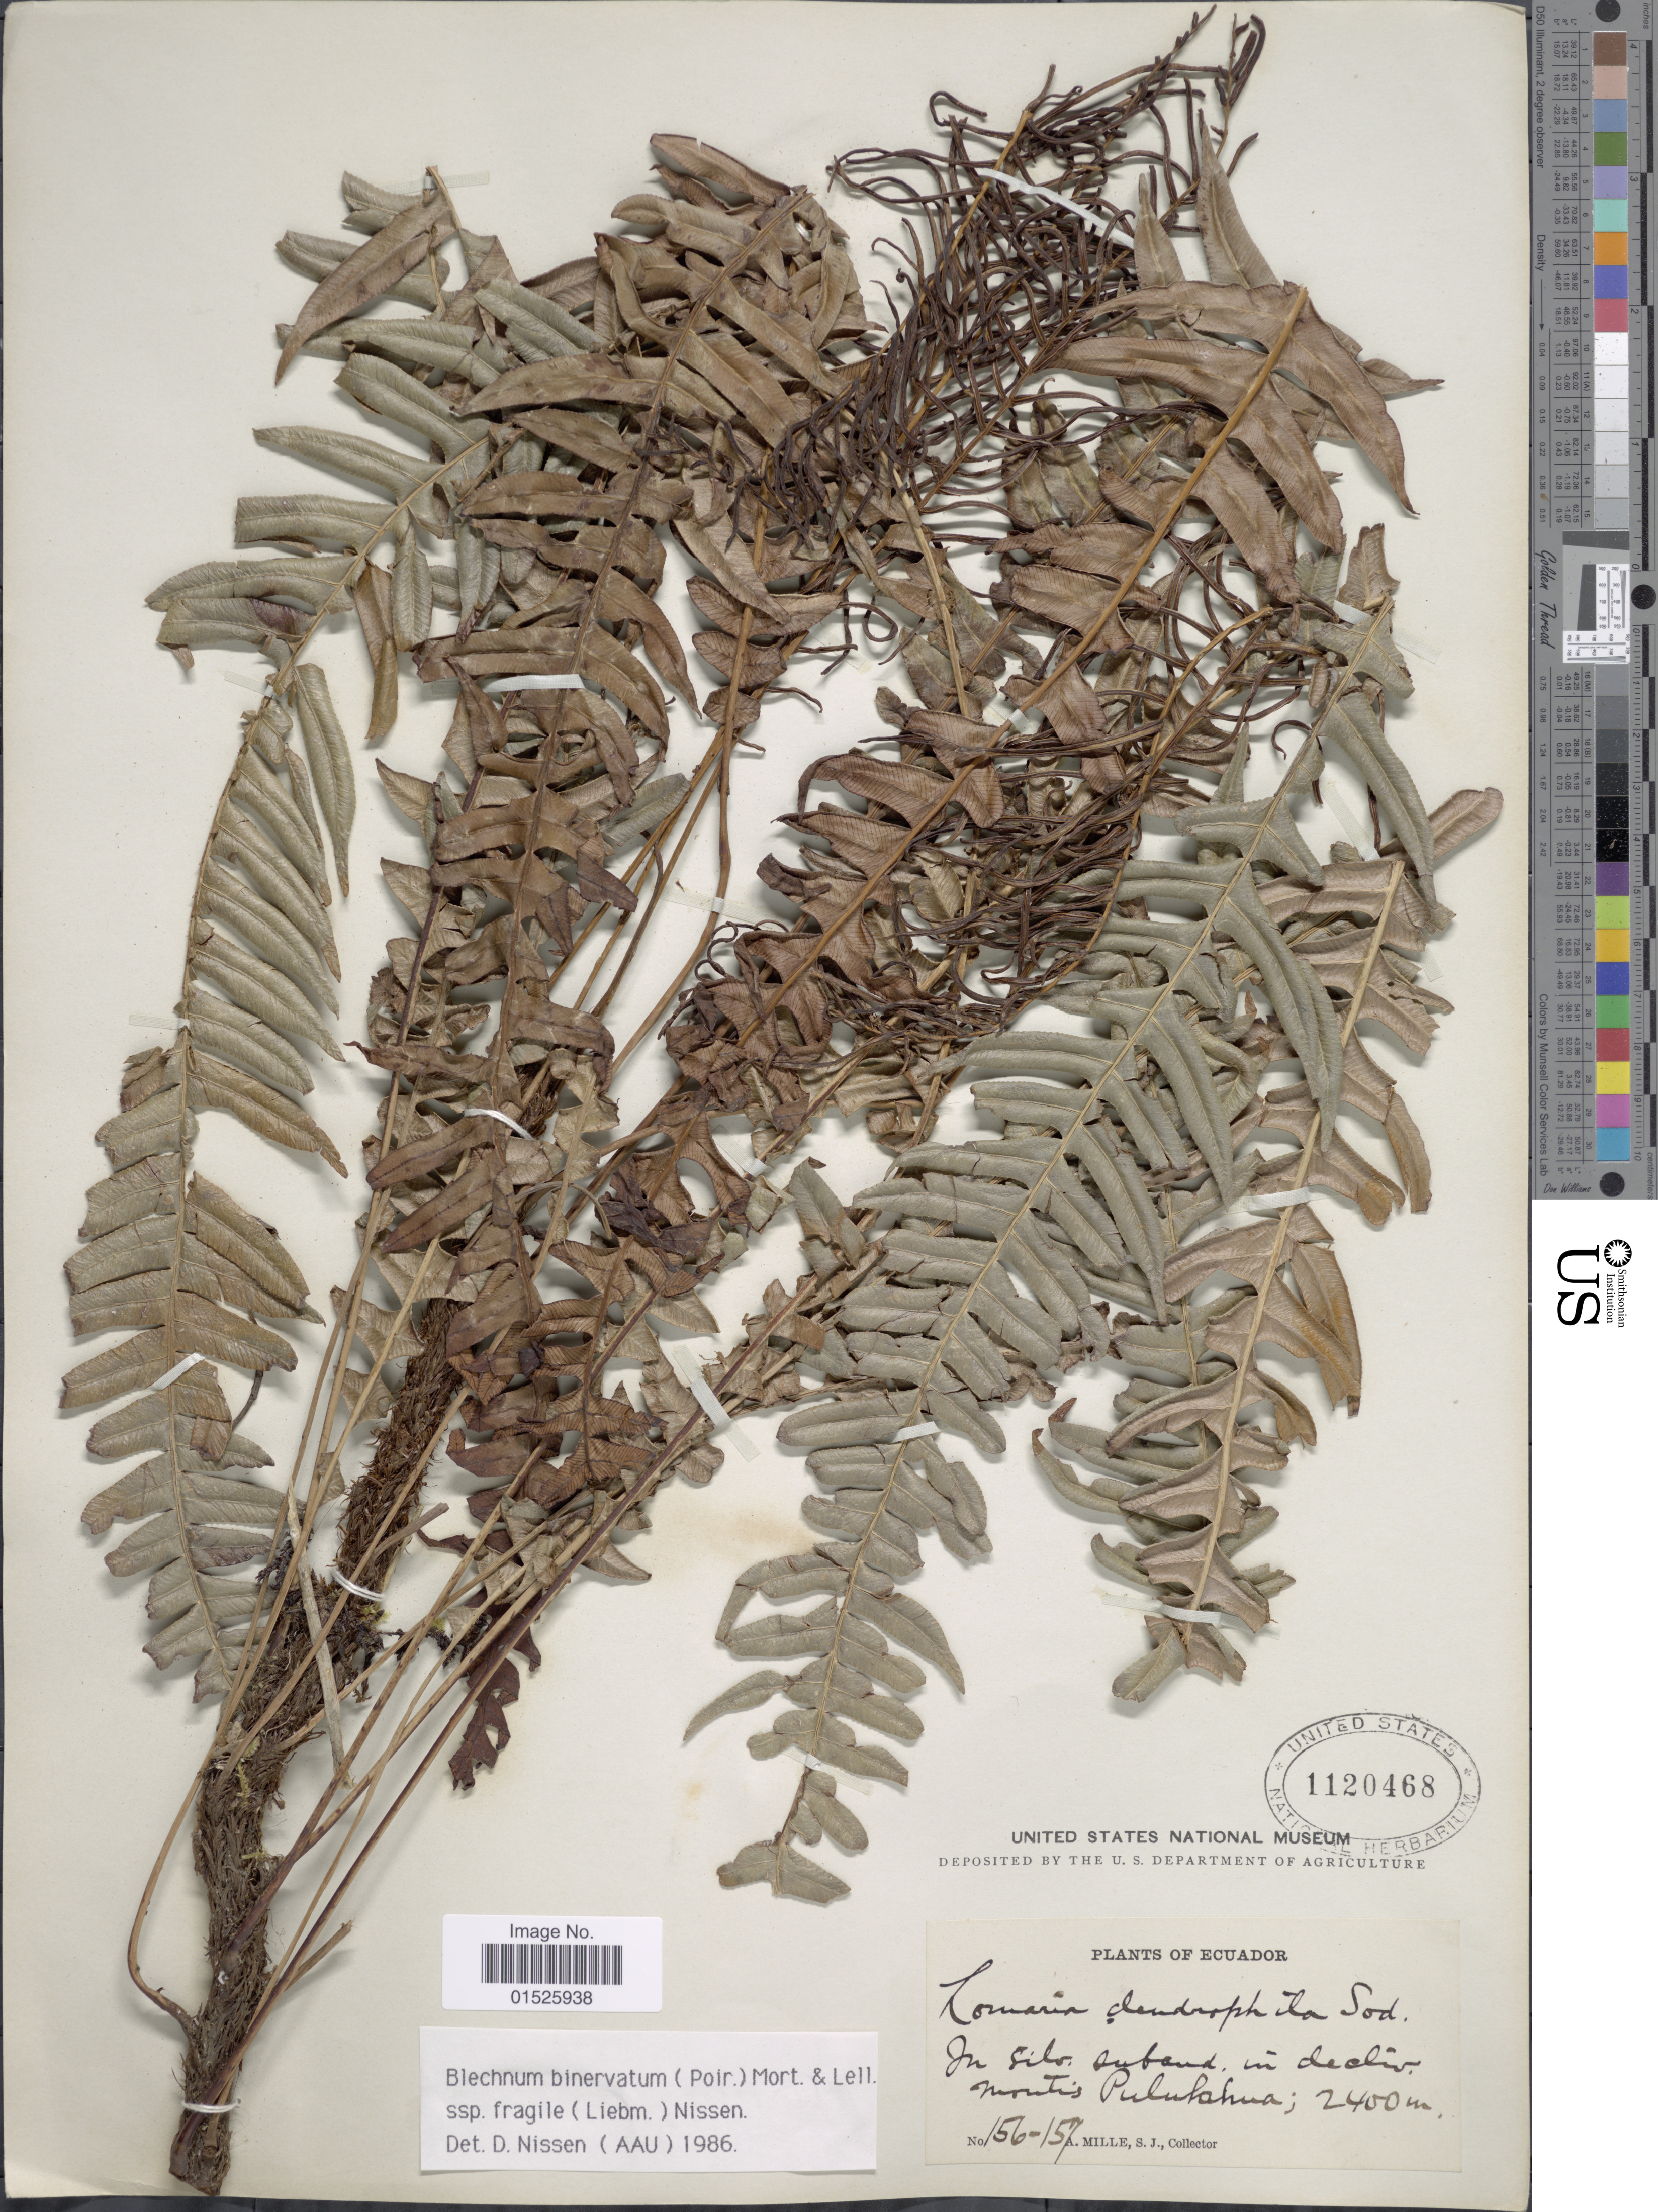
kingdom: Plantae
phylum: Tracheophyta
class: Polypodiopsida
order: Polypodiales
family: Blechnaceae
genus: Blechnum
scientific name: Blechnum fragile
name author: (Liebm.) C.V. Morton & Lellinger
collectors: A. Mille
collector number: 156-157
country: Ecuador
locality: In silv. suband, in decliv moutis Pululahua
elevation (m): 2400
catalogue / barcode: US 1120468